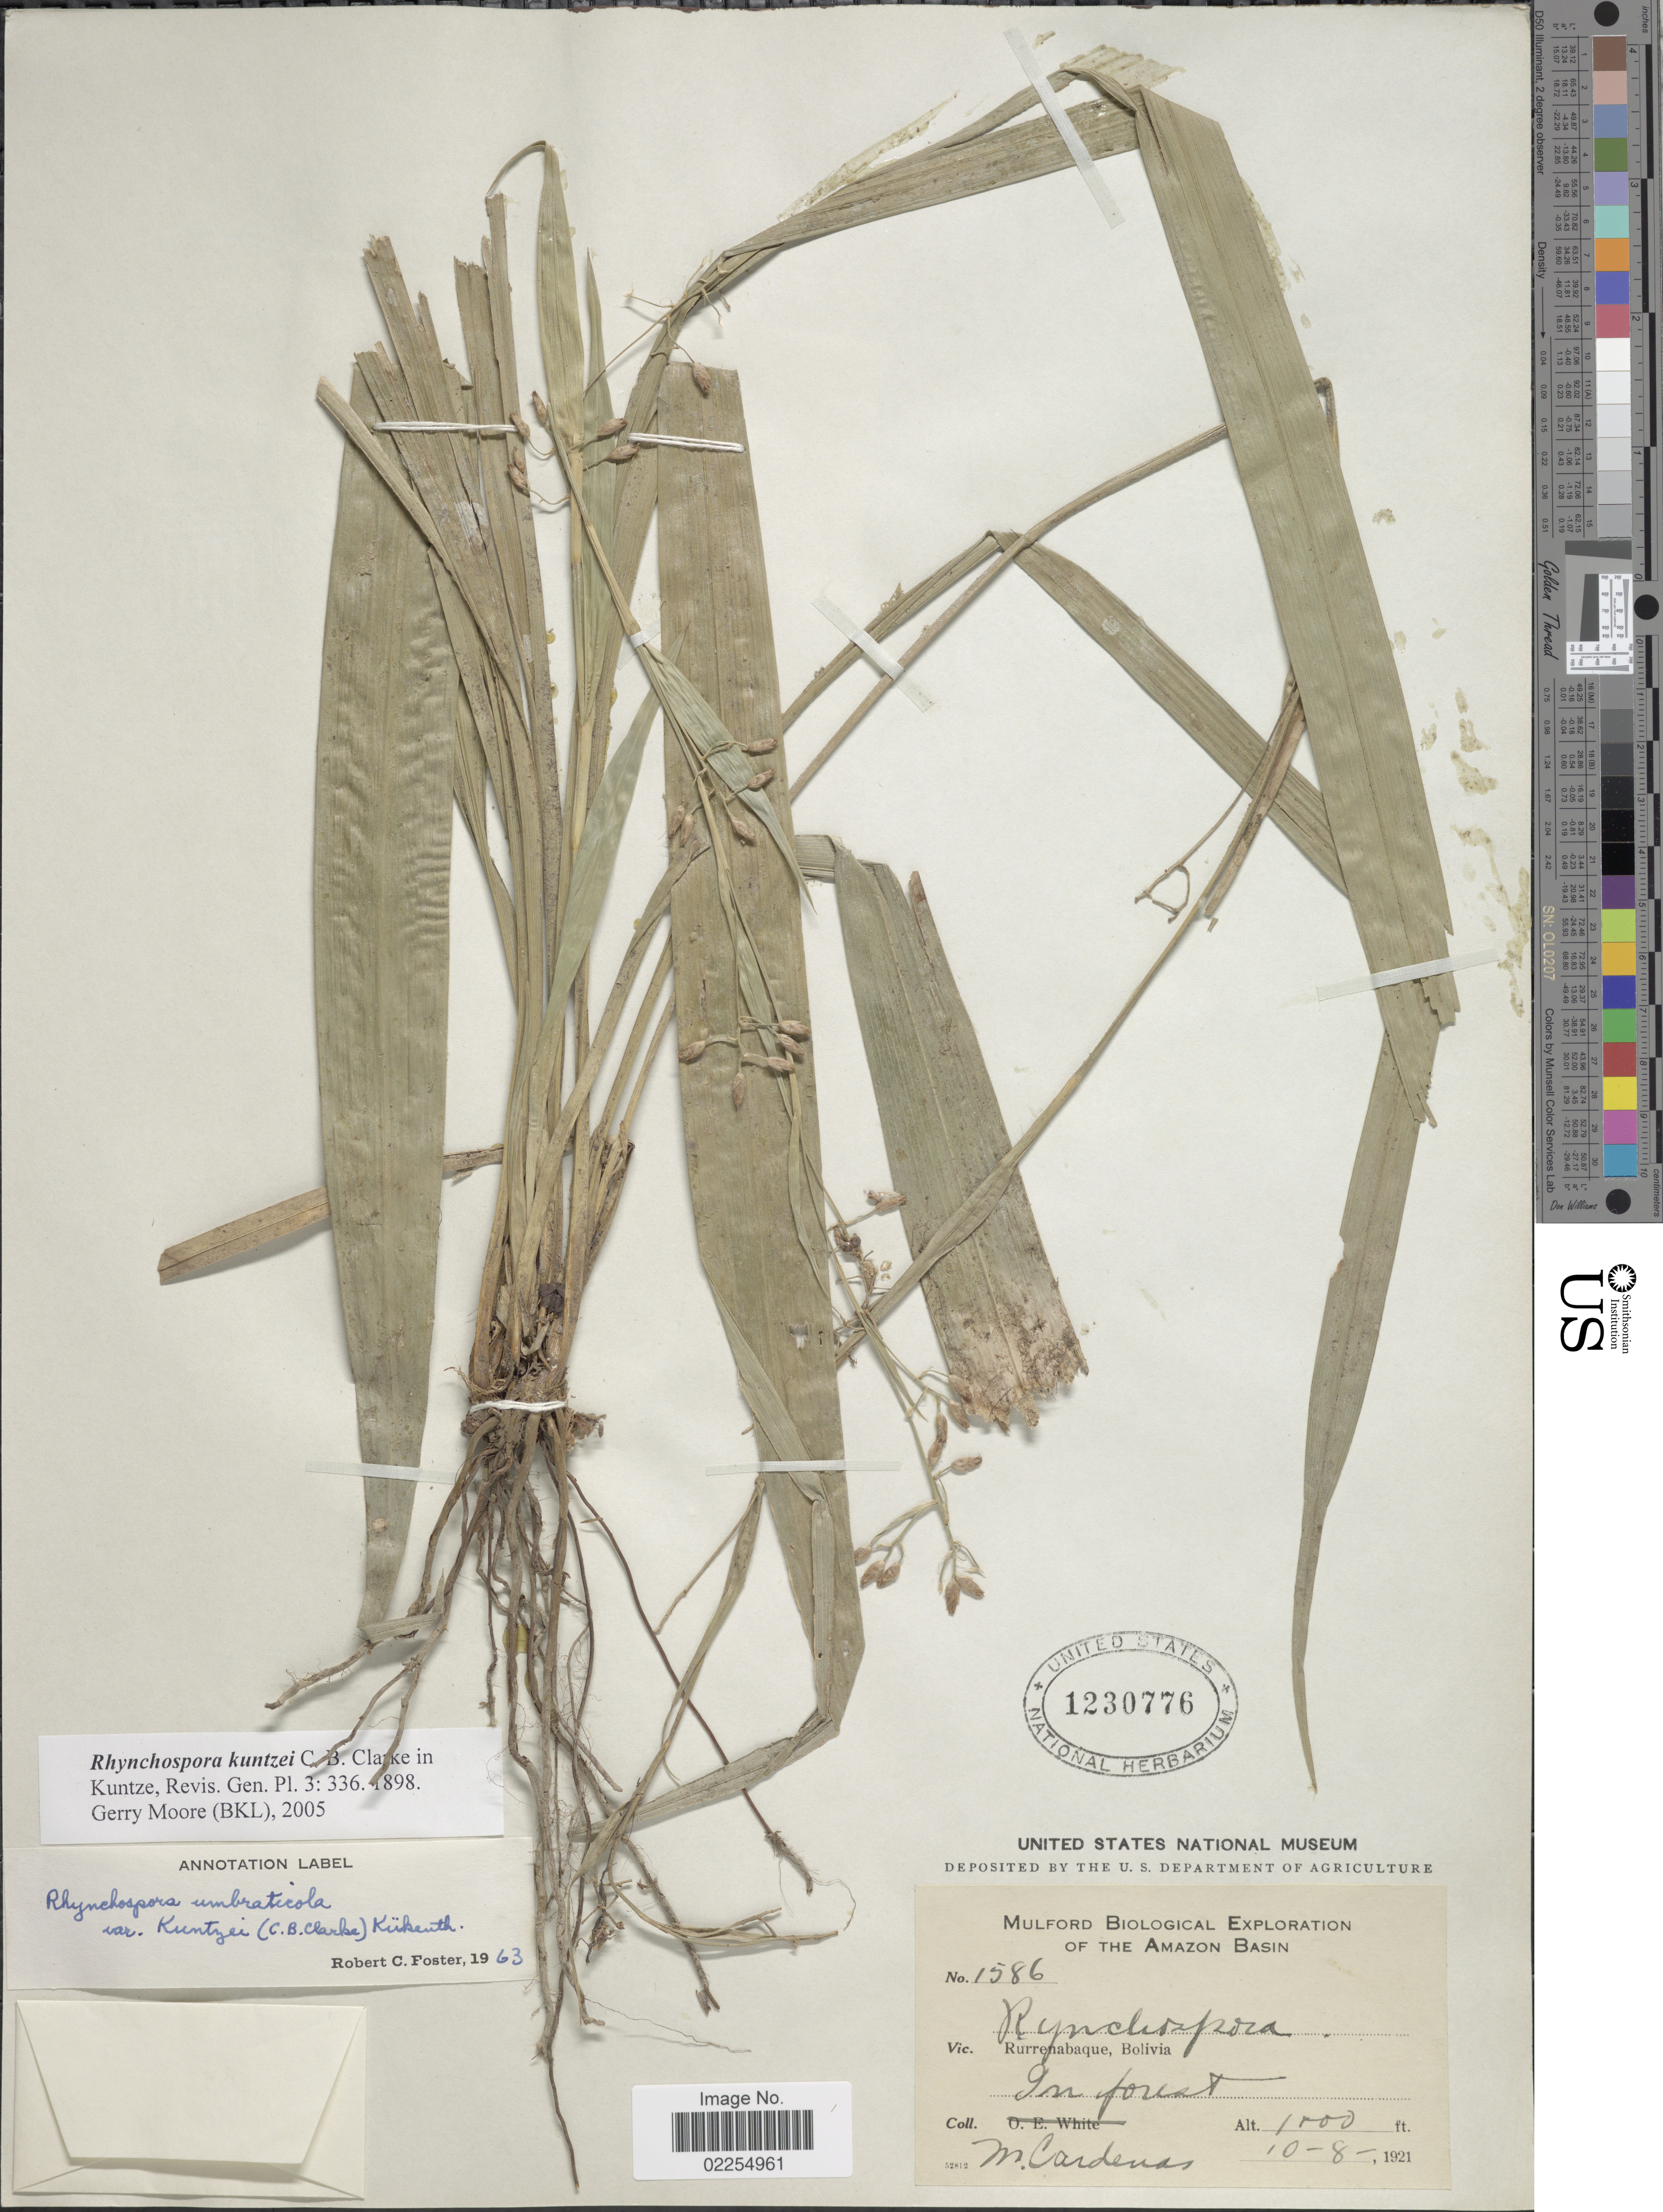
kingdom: Plantae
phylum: Tracheophyta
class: Liliopsida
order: Poales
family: Cyperaceae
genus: Rhynchospora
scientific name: Rhynchospora kuntzei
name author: C.B. Clarke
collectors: M. Cárdenas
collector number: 1586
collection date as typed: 10-8-1921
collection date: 1921-10-08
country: Bolivia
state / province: Beni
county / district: José Ballivián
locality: Rurrenabaque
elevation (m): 305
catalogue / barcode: US 1230776